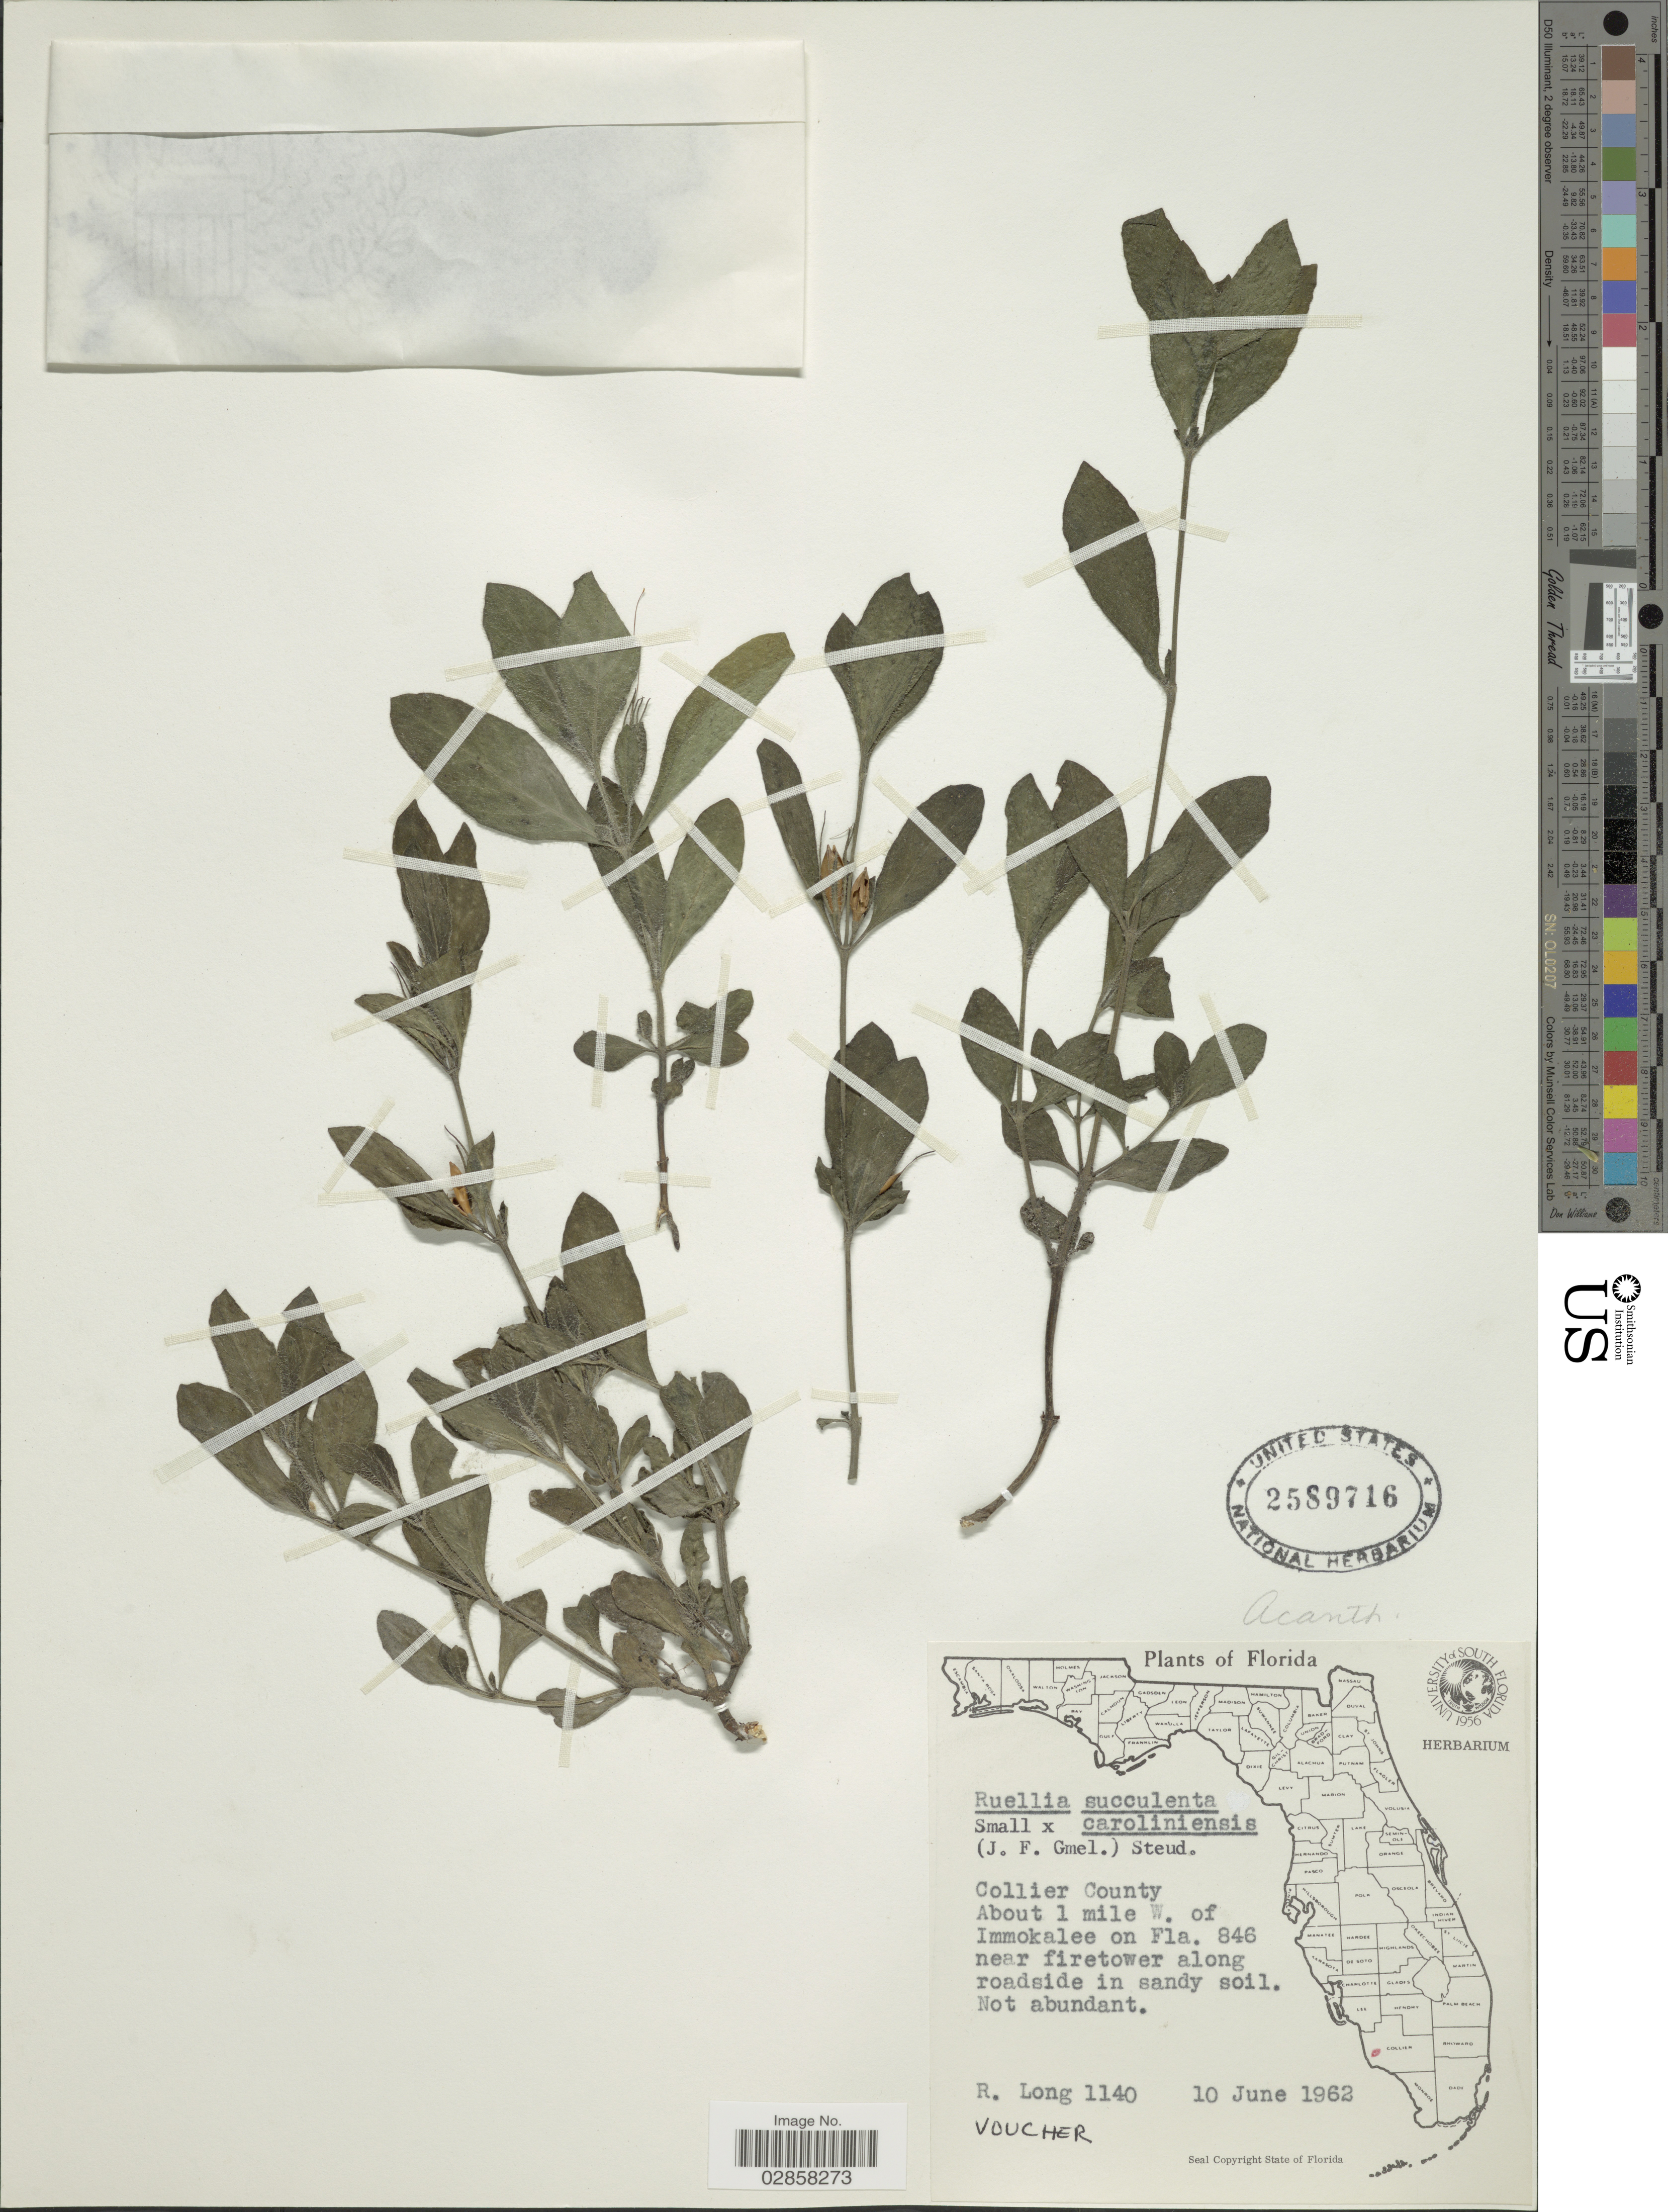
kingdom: Plantae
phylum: Tracheophyta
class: Magnoliopsida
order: Lamiales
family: Acanthaceae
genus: Ruellia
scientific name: Ruellia caroliniensis x R. succulenta Small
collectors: R. Long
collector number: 1140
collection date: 1962-06-10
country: United States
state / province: Florida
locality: Collier County. About 1 mile W. of Immokalee on Fla. 846 near firewater along roadside in sandy soil.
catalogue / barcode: US 2589716